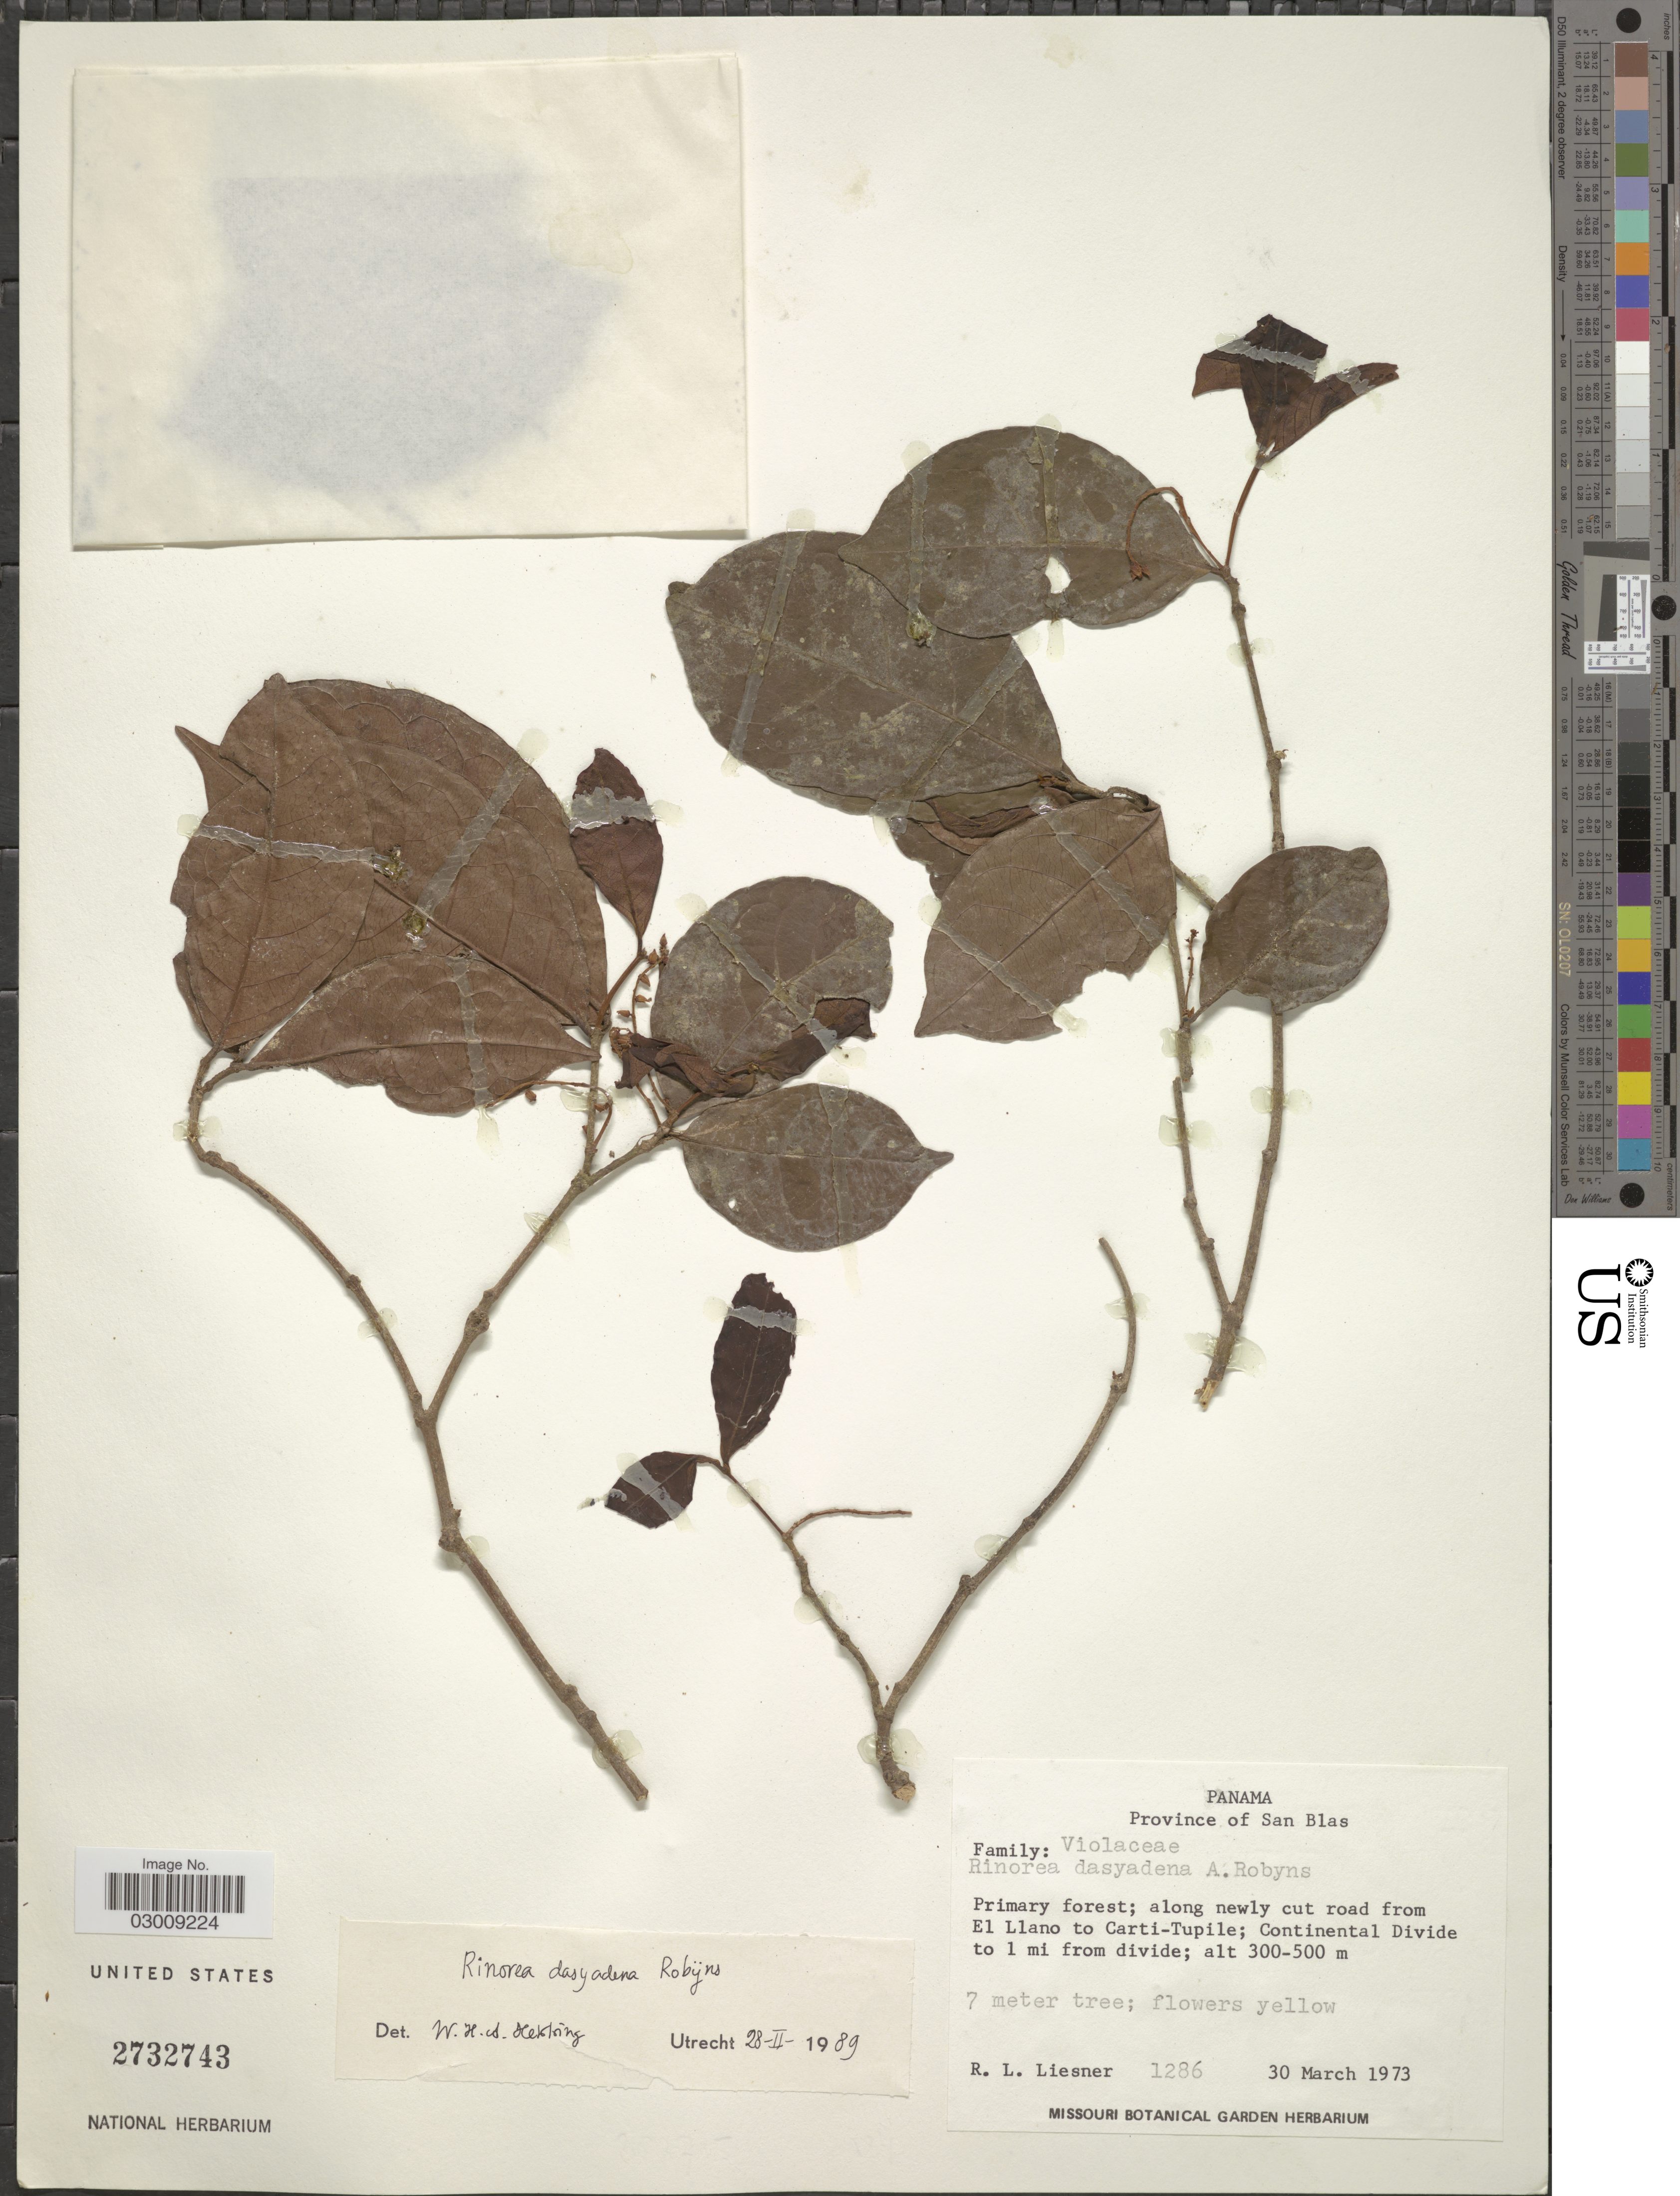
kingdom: Plantae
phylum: Tracheophyta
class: Magnoliopsida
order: Malpighiales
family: Violaceae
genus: Rinorea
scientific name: Rinorea dasyadena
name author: A. Robyns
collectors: R. L. Liesner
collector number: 1286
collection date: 1973-03-30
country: Panama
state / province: Kuna Yala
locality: Province of San Blas. Along newly cut road from El Llano to Carti-Tupile; Continental Divide to 1 mi from divide.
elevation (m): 300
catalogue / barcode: US 2732743